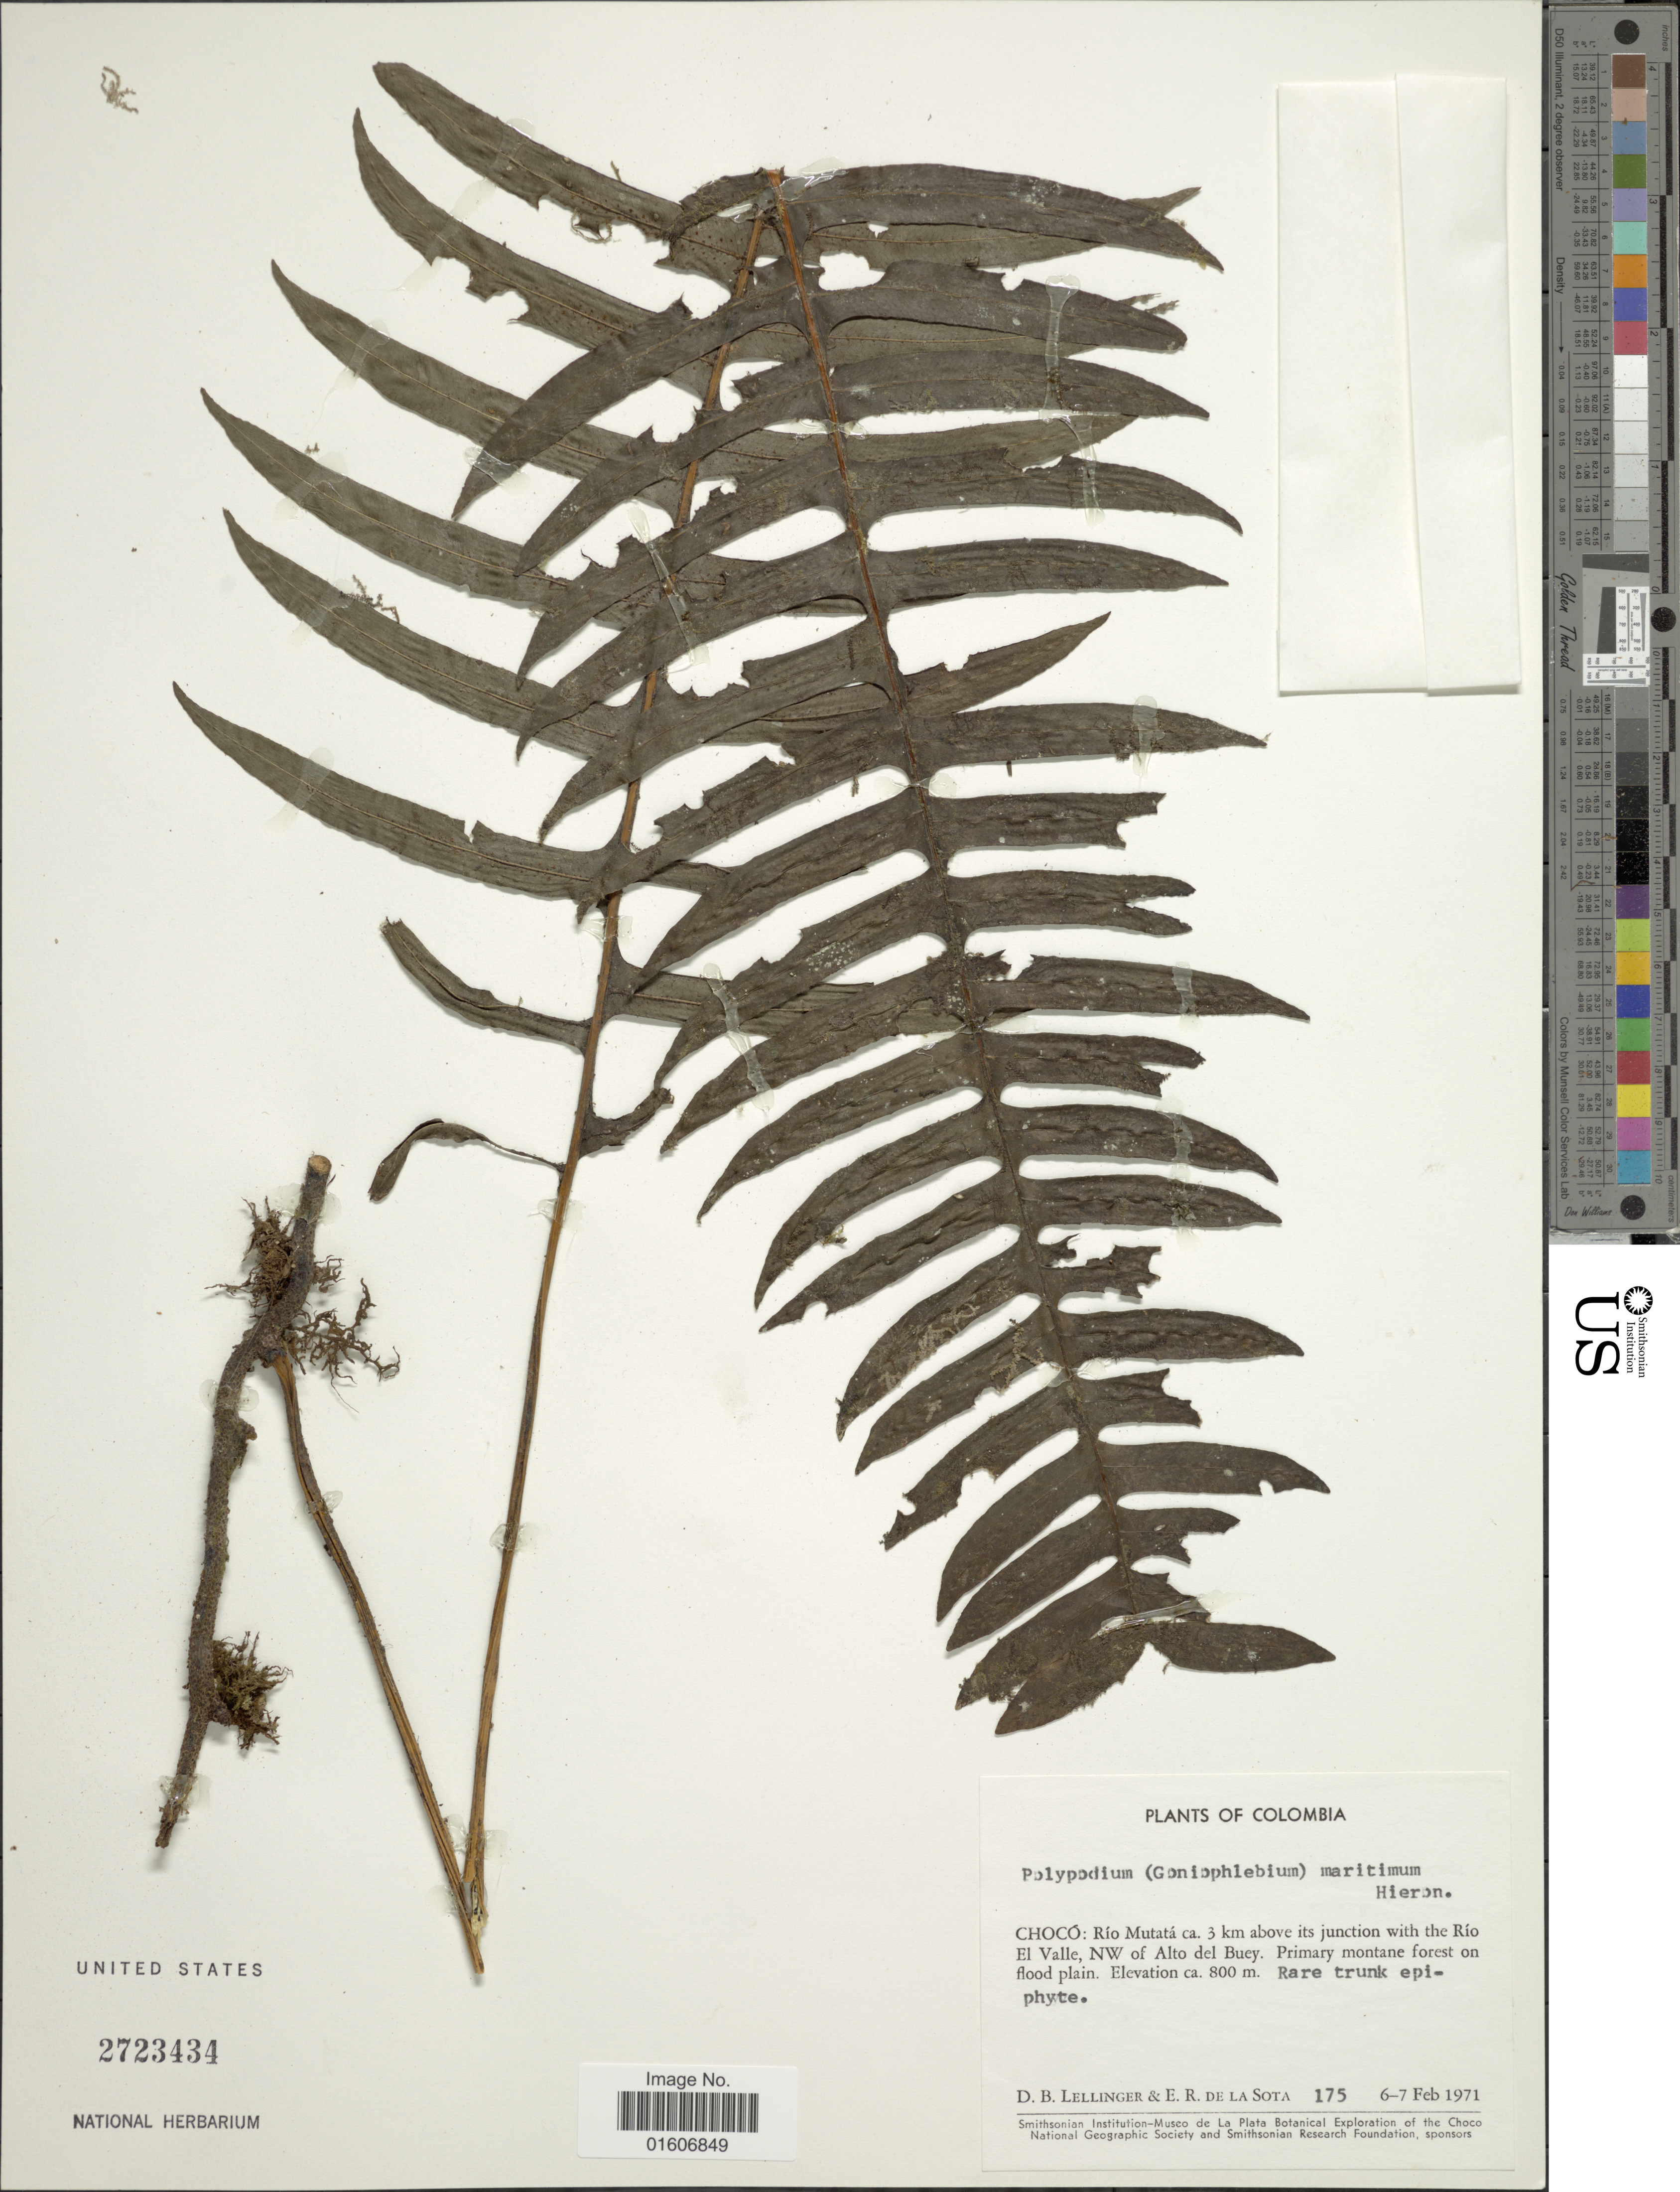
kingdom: Plantae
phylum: Tracheophyta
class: Polypodiopsida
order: Polypodiales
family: Polypodiaceae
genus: Serpocaulon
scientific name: Serpocaulon maritimum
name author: (Hieron.) A.R. Sm.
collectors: D. B. Lellinger & E. R. de la Sota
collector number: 175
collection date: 1971-02-06/1971-02-07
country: Colombia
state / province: Chocó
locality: Río Mutatá ca. 3 km above its junction with the Río El Valle, NW of Alto del Buey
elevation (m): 800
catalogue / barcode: US 2723434